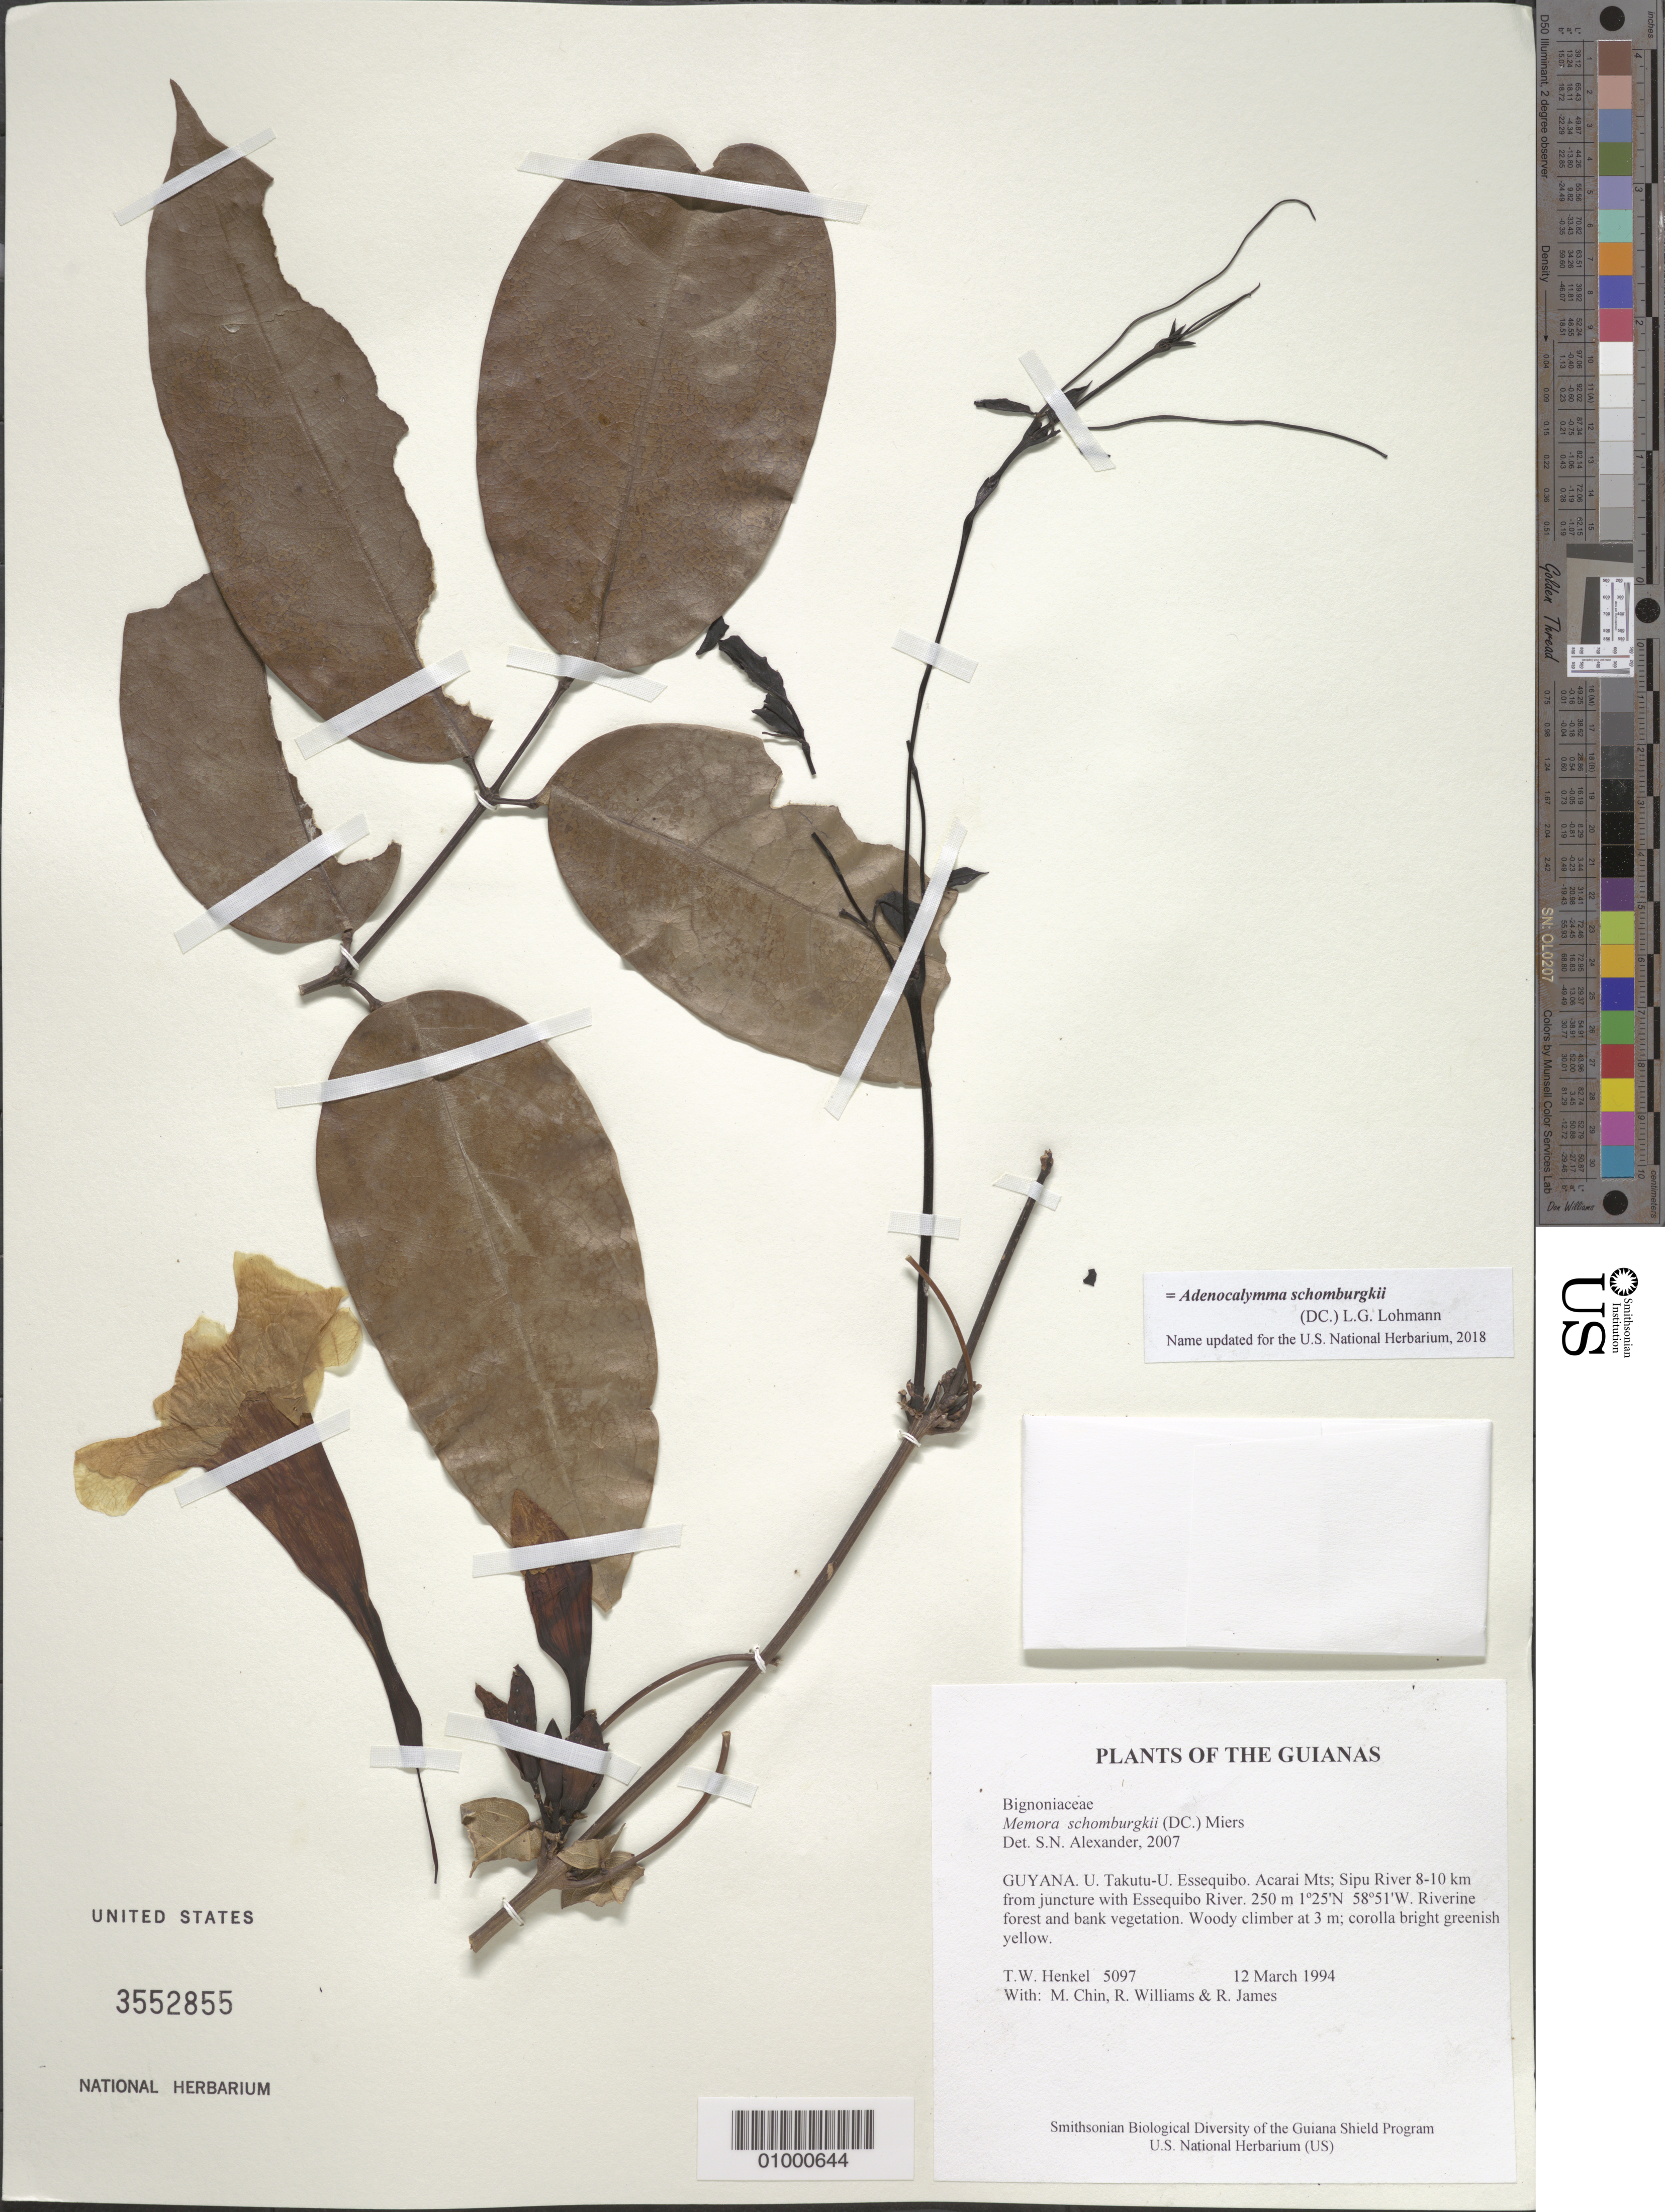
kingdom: Plantae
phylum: Tracheophyta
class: Magnoliopsida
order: Lamiales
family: Bignoniaceae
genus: Adenocalymma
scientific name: Adenocalymma schomburgkii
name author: (DC.) L.G. Lohmann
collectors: T. Henkel, M. Chin, R. Williams & R. James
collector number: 5097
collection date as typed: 12 March 1994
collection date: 1994-03-12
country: Guyana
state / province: U. Takutu-U. Essequibo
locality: Acarai Mts; Sipu River 8-10 km from juncture with Essequibo River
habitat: Riverine forest and bank vegetation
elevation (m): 250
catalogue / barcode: US 3552855